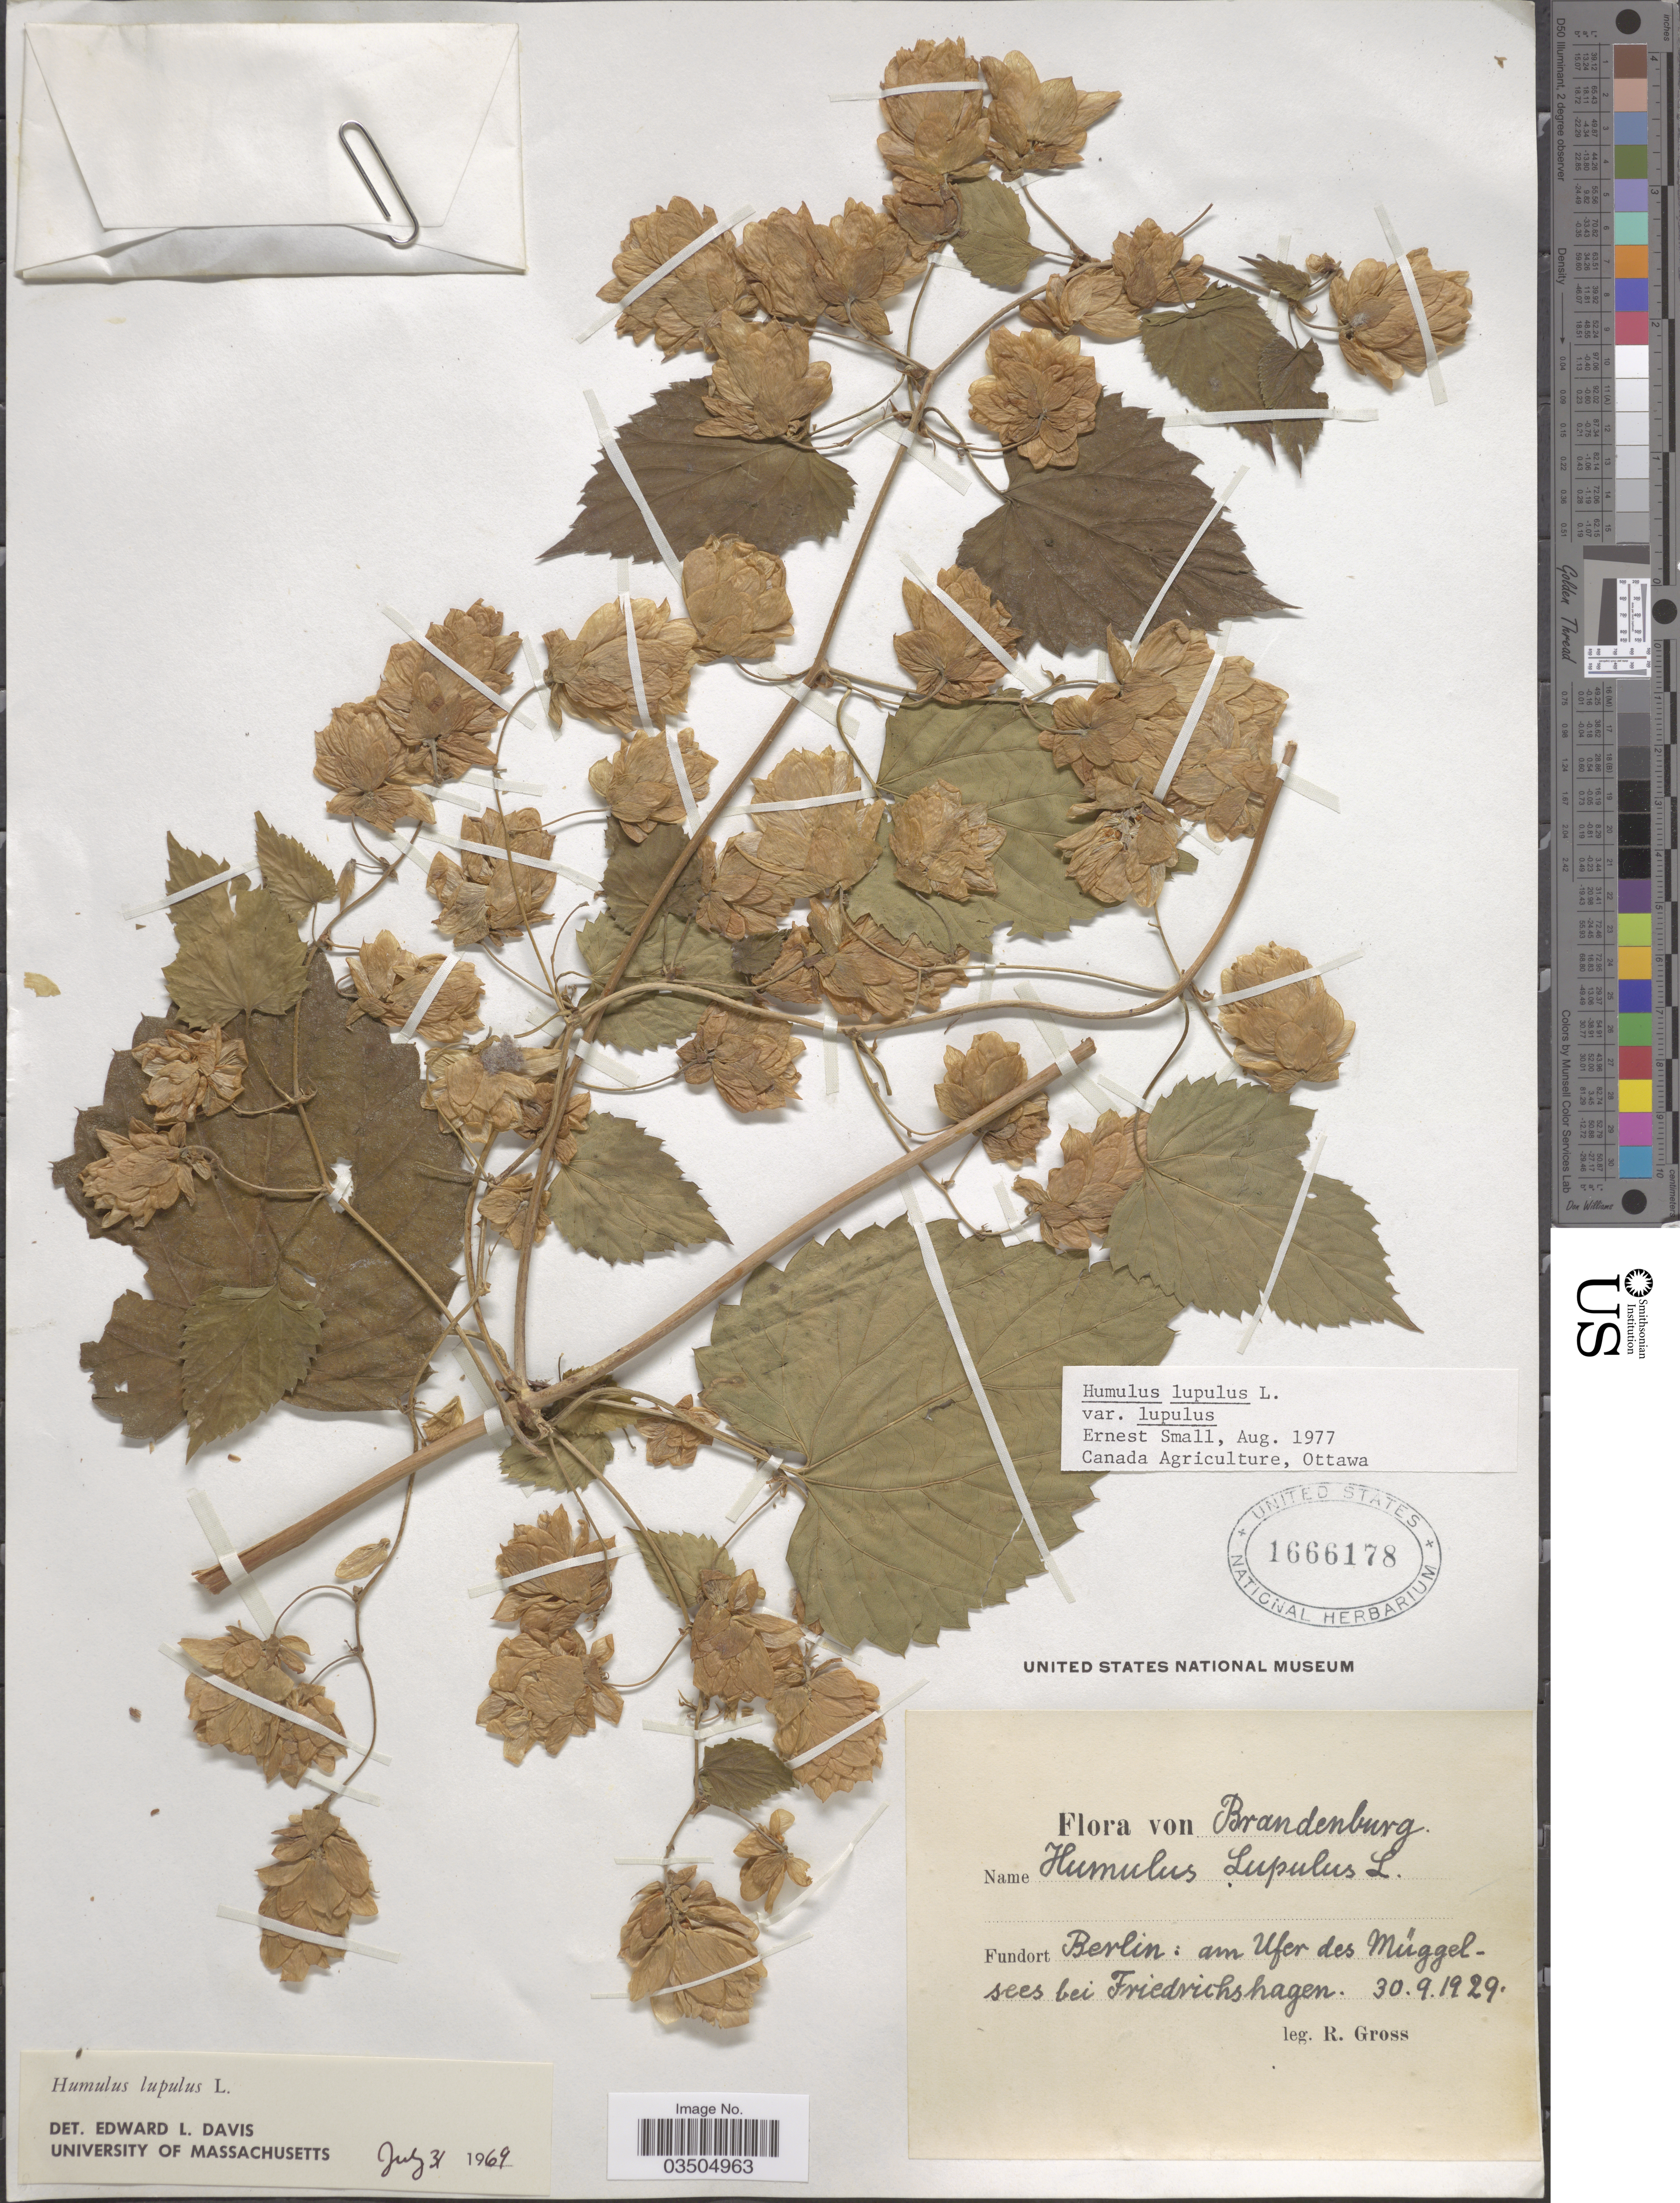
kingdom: Plantae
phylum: Tracheophyta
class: Magnoliopsida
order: Rosales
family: Cannabaceae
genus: Humulus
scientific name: Humulus lupulus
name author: L.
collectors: R. Gross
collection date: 1929-09-30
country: Germany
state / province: Brandenburg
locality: Berlin: am Ufer des Múggelsees bei Friedrichshagen.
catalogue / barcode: US 1666178